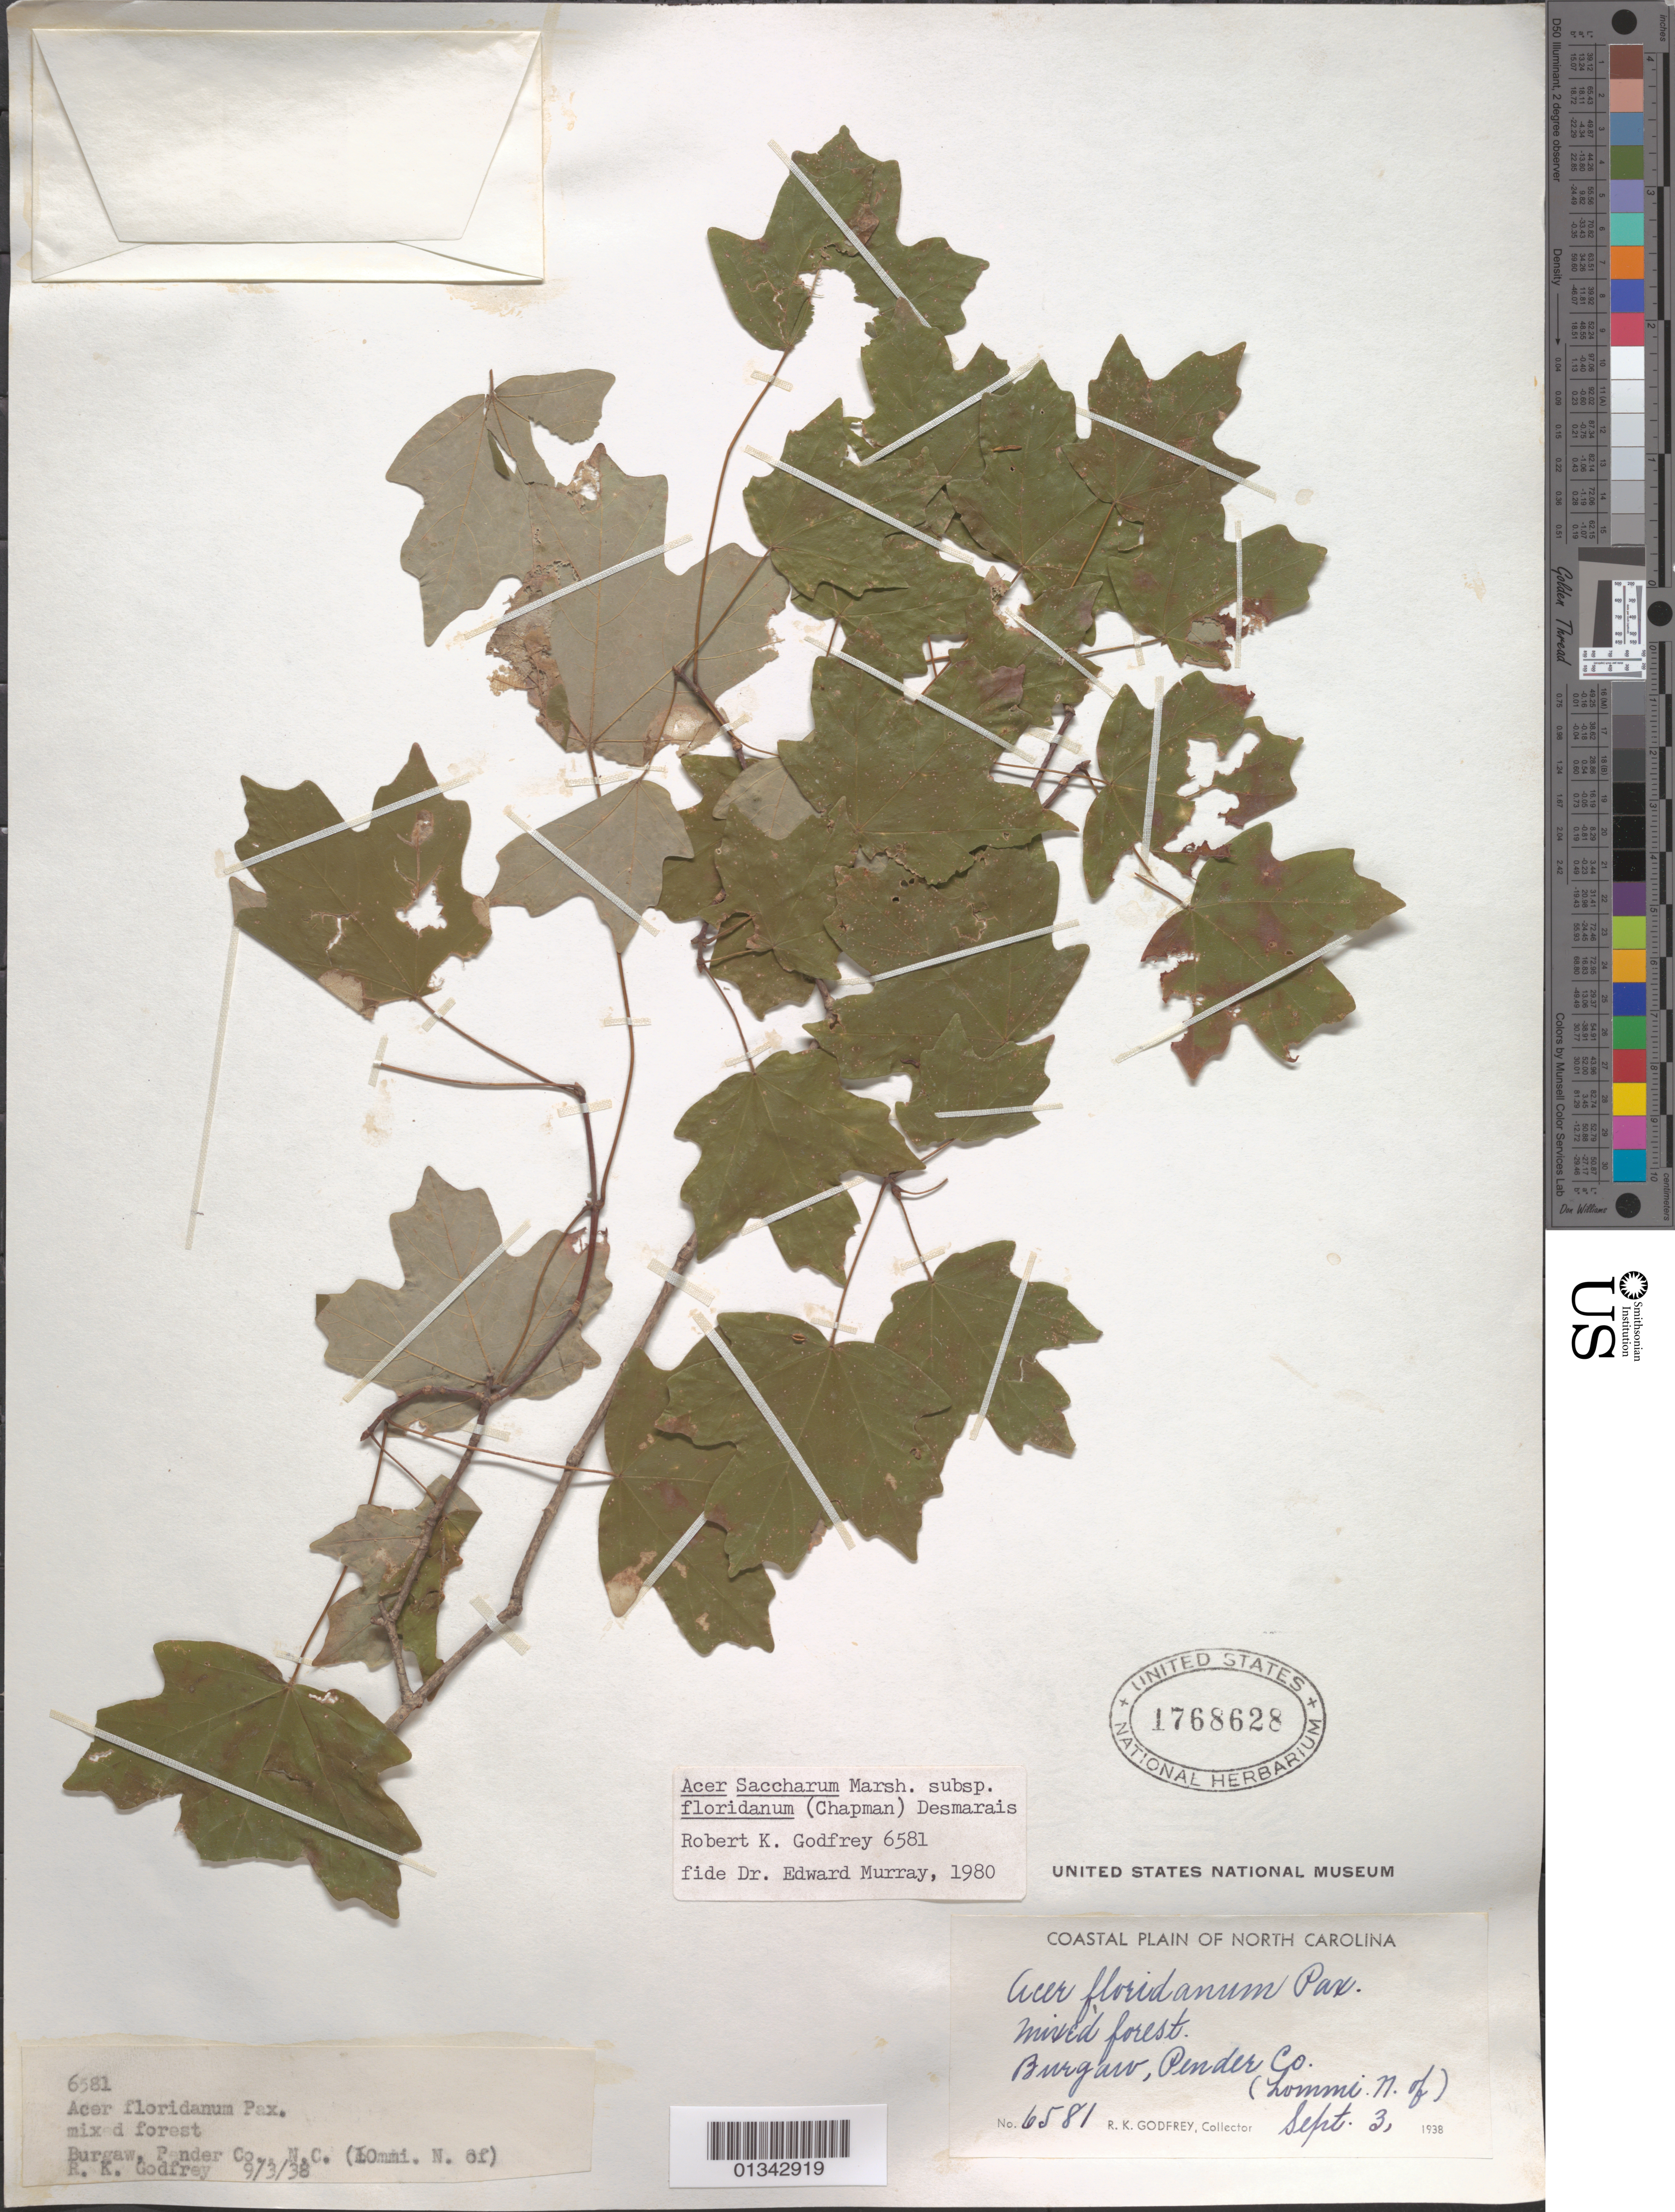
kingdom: Plantae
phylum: Tracheophyta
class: Magnoliopsida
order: Sapindales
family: Sapindaceae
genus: Acer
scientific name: Acer saccharum subsp. floridanum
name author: (Chapm.) Desmarais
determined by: Murray, Edward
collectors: R. K. Godfrey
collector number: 6581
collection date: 1938-09-03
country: United States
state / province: North Carolina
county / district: Pender County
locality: Pender County, 10 mi. N of Burgaw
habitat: Mixed forest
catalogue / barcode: US 1768628